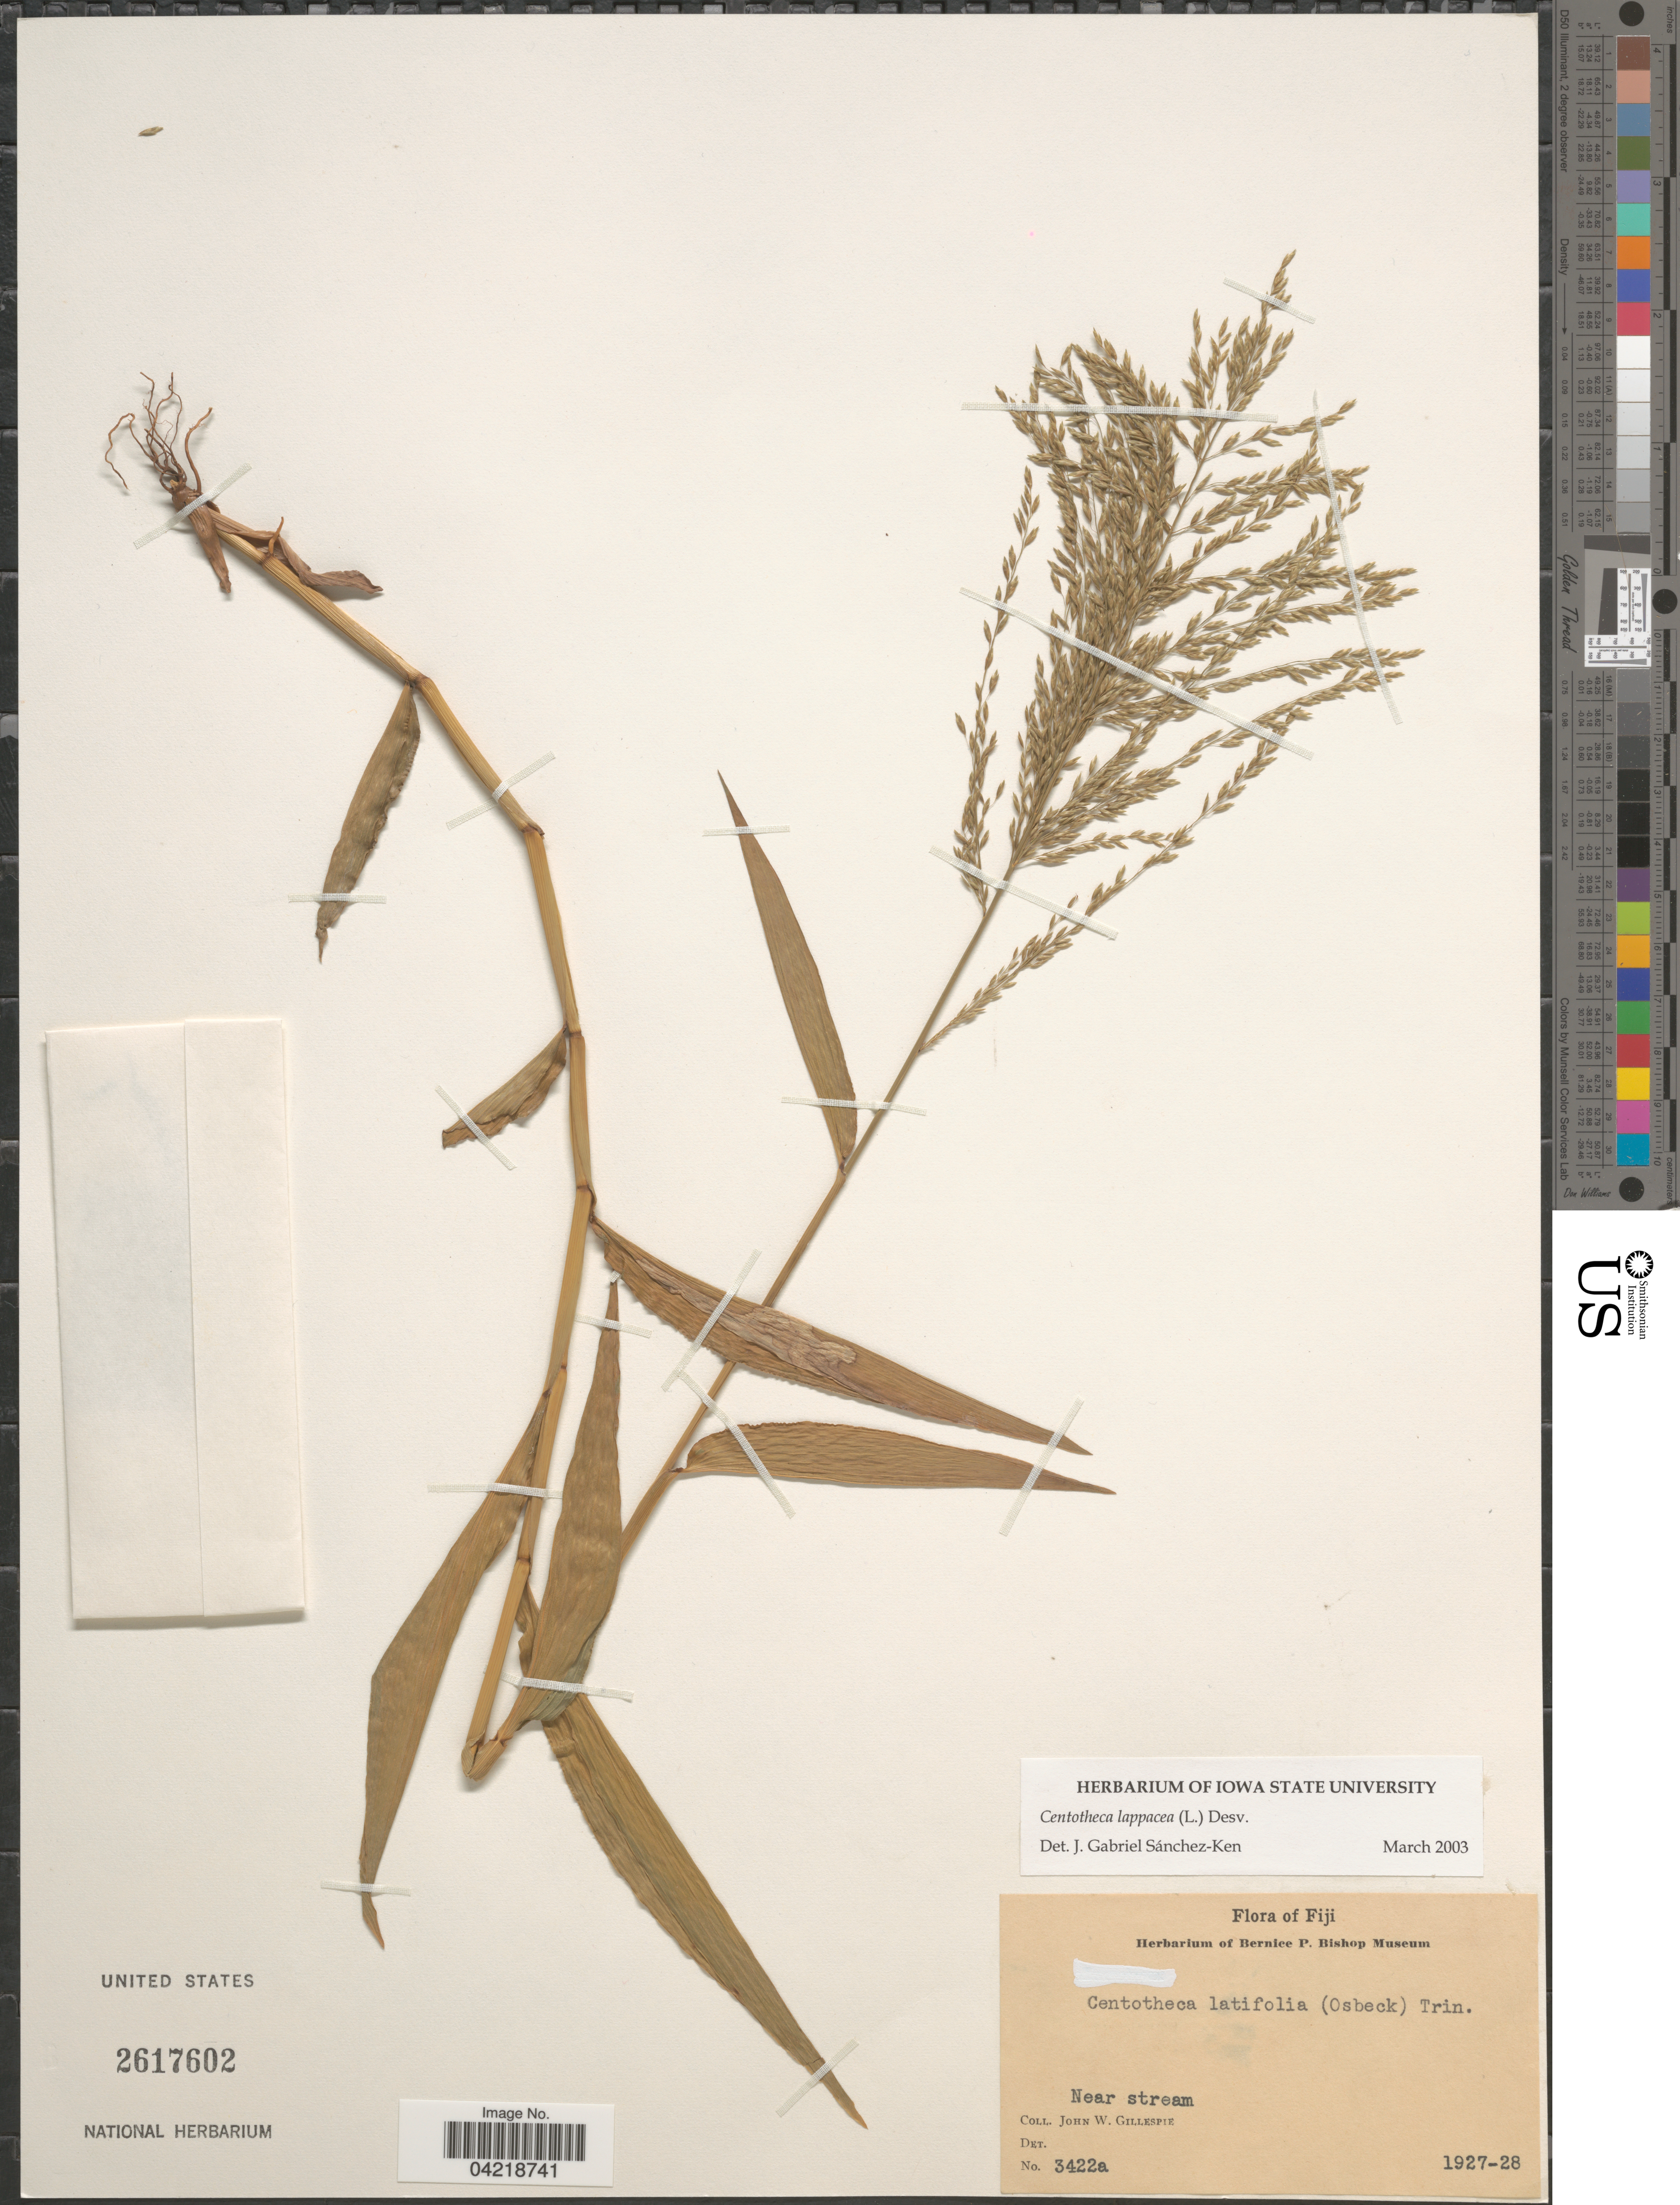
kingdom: Plantae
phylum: Tracheophyta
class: Liliopsida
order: Poales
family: Poaceae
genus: Centotheca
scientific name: Centotheca lappacea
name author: (L.) Desv.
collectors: J. W. Gillespie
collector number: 3422a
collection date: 1927/1928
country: Fiji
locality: Near stream.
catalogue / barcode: US 2617602